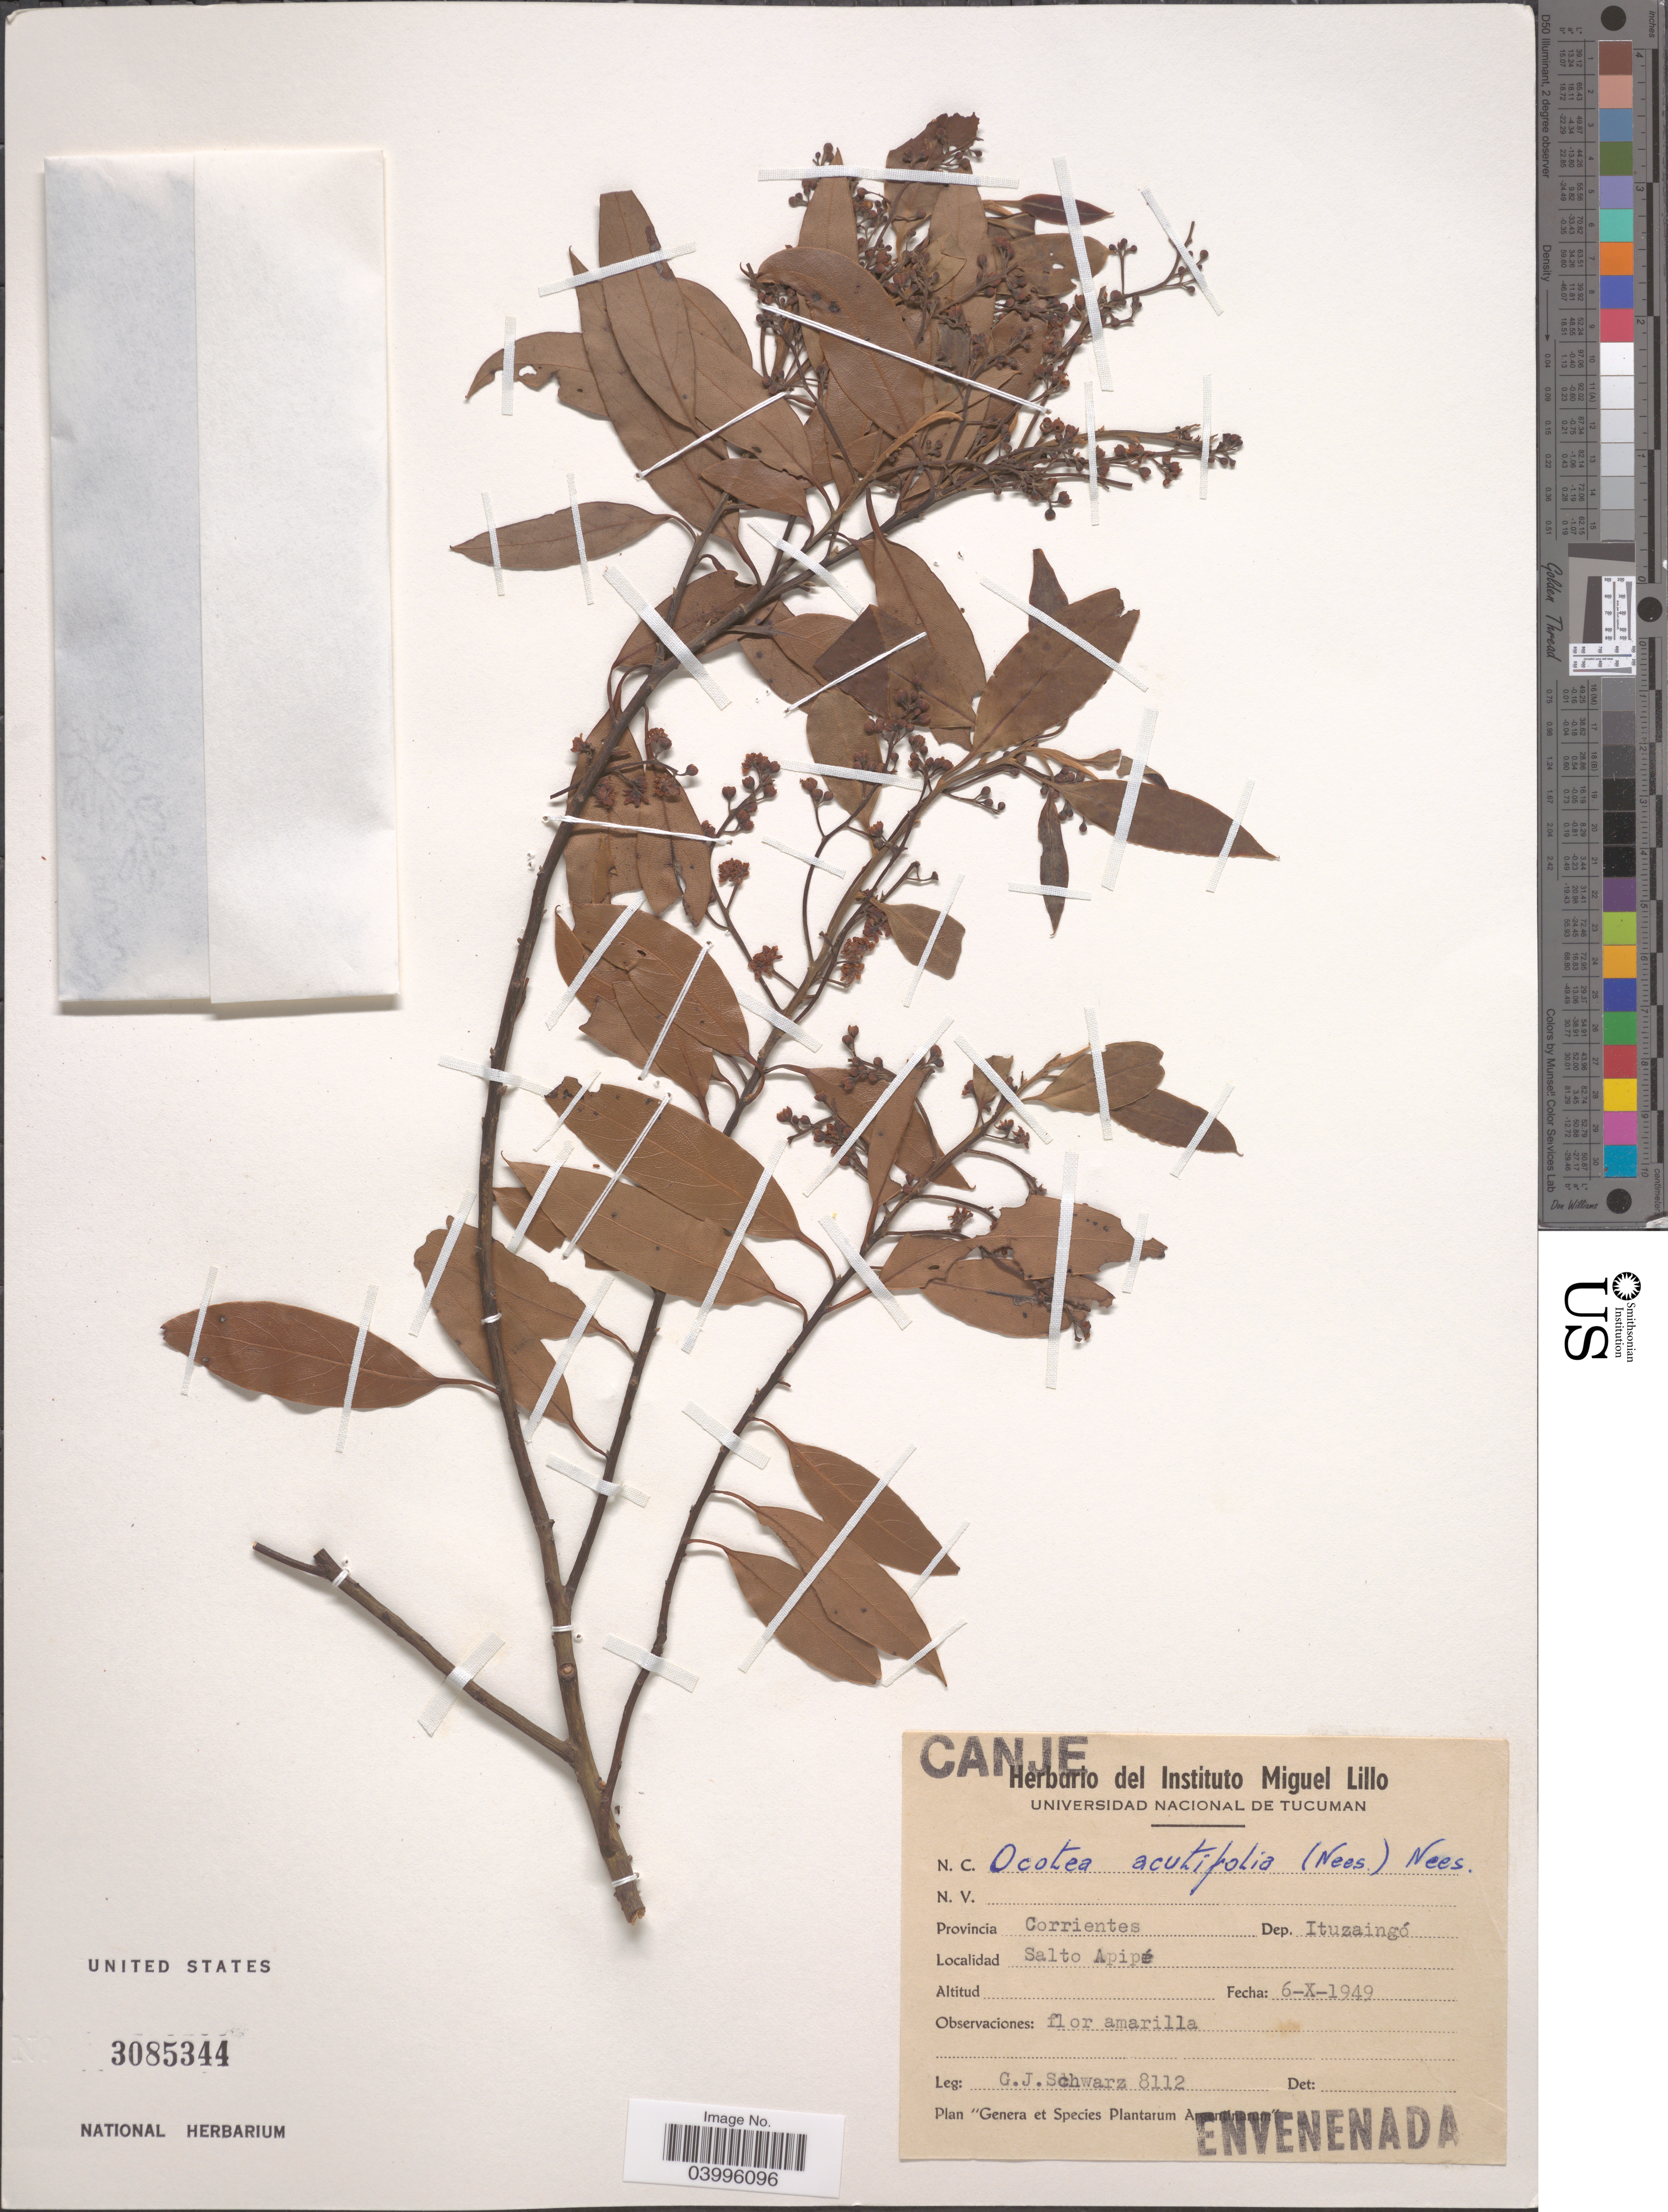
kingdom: Plantae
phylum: Tracheophyta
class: Magnoliopsida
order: Laurales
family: Lauraceae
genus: Ocotea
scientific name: Ocotea acutifolia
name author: (Nees) Mez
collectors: G. J. Schwarz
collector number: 8112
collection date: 1949-10-06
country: Argentina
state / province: Corrientes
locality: Dep. Ituzaingó. Salto Apipé.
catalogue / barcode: US 3085344